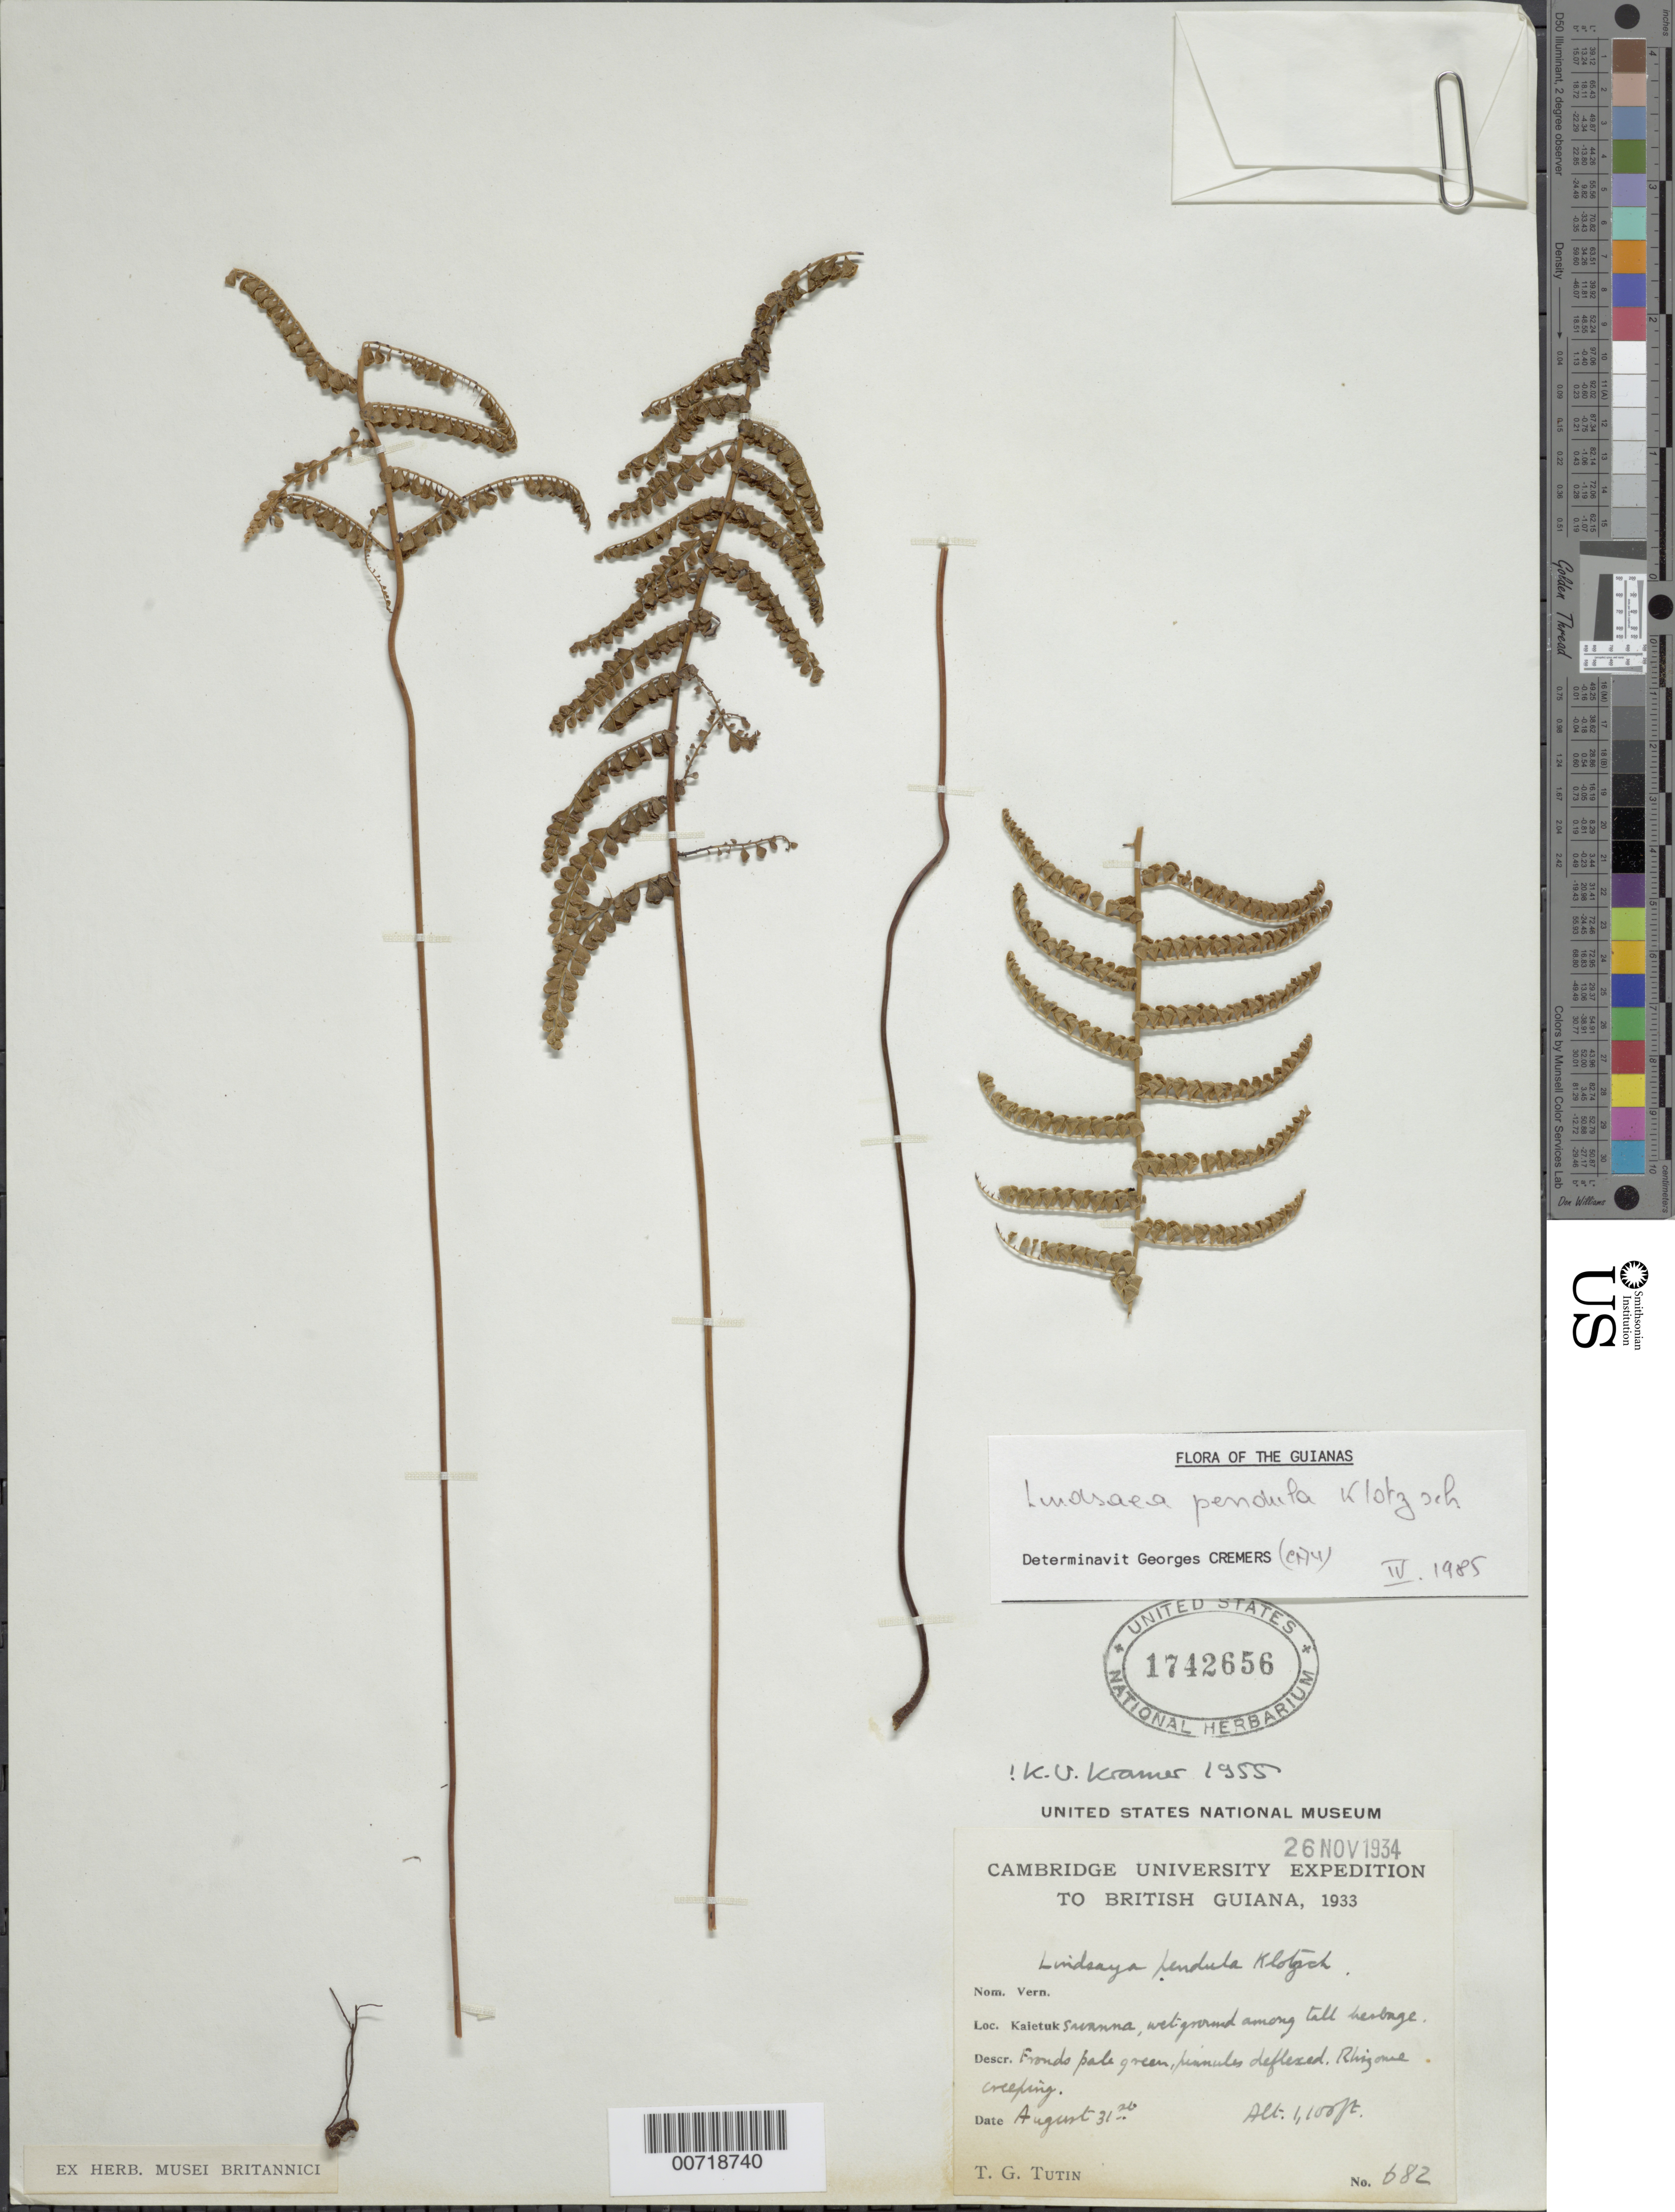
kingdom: Plantae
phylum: Tracheophyta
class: Polypodiopsida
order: Polypodiales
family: Lindsaeaceae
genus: Lindsaea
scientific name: Lindsaea pendula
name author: Klotzsch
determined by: Cremers, Georges A.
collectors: T. G. Tutin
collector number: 682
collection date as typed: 31-Aug-33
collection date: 1933-08-31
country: Guyana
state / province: Potaro-Siparuni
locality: Kaieteur Savanna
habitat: Wet ground among tall herbage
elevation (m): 335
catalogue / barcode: US 1742656